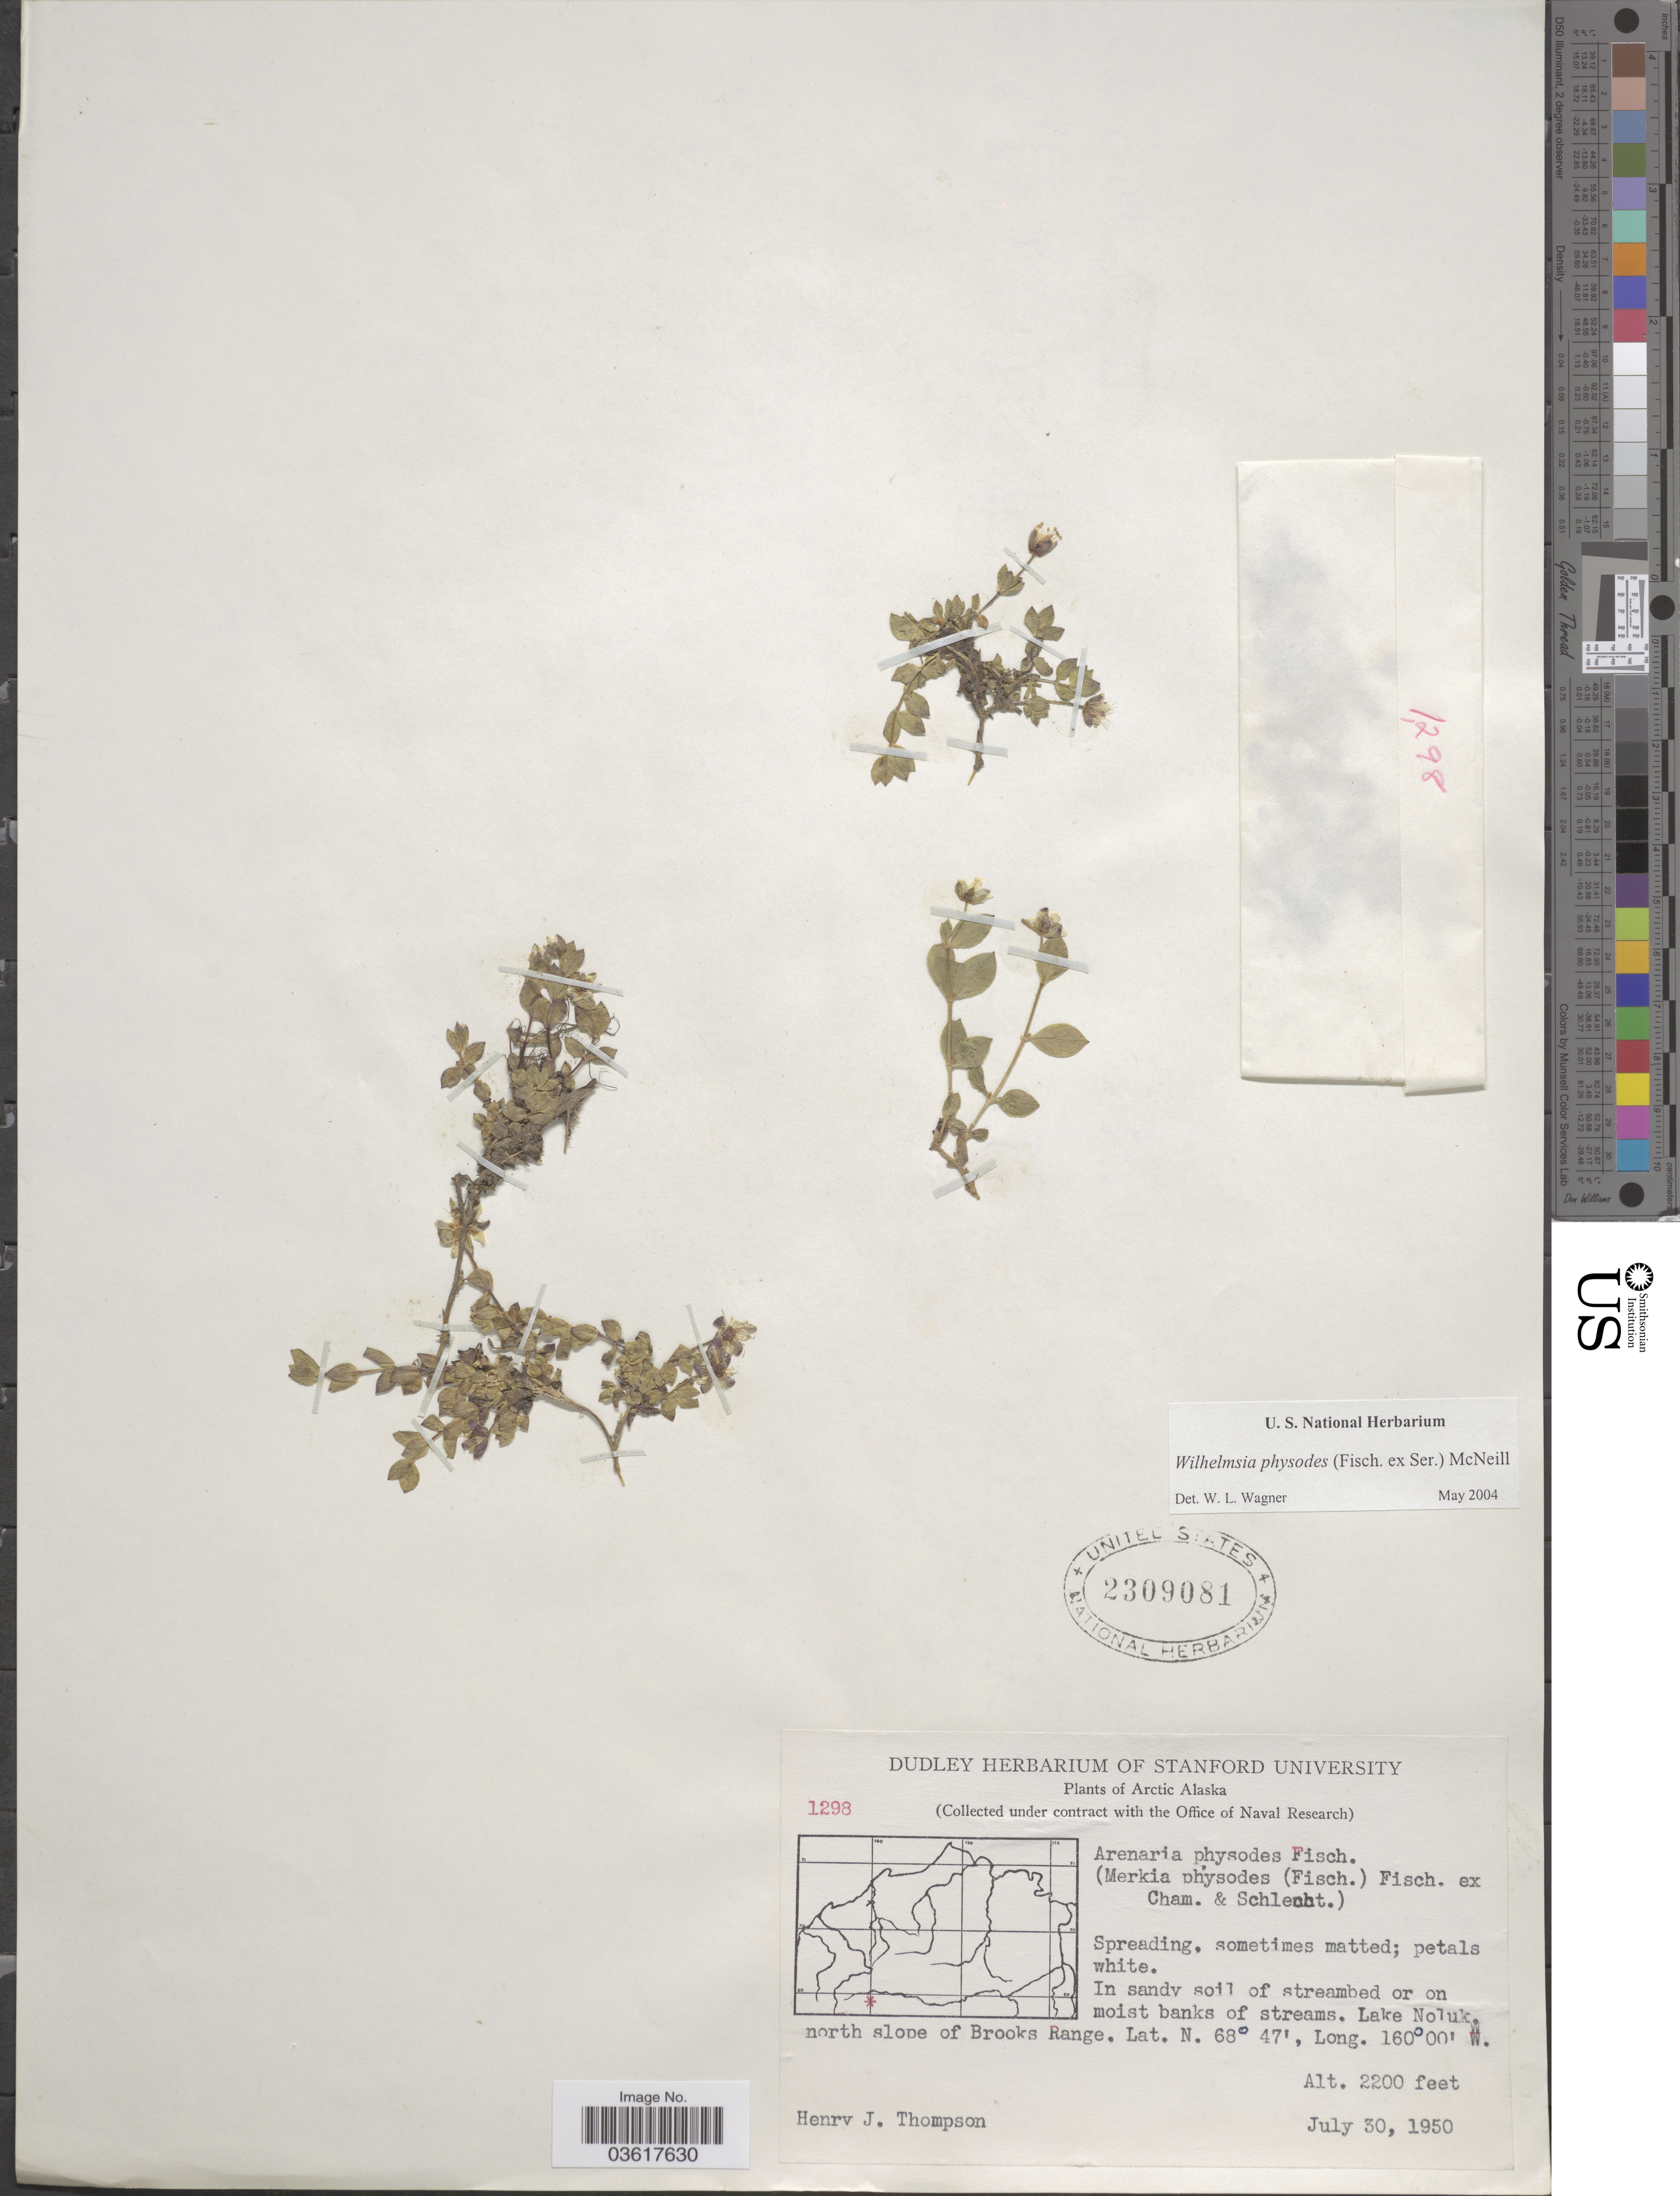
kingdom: Plantae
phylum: Tracheophyta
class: Magnoliopsida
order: Caryophyllales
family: Caryophyllaceae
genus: Wilhelmsia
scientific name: Wilhelmsia sp.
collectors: H. J. Thompson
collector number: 1298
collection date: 1950-07-30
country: United States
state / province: Alaska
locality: Arctic Alaska. Lake Noluk, north slope of Brooks Range.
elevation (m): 671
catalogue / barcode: US 2309081